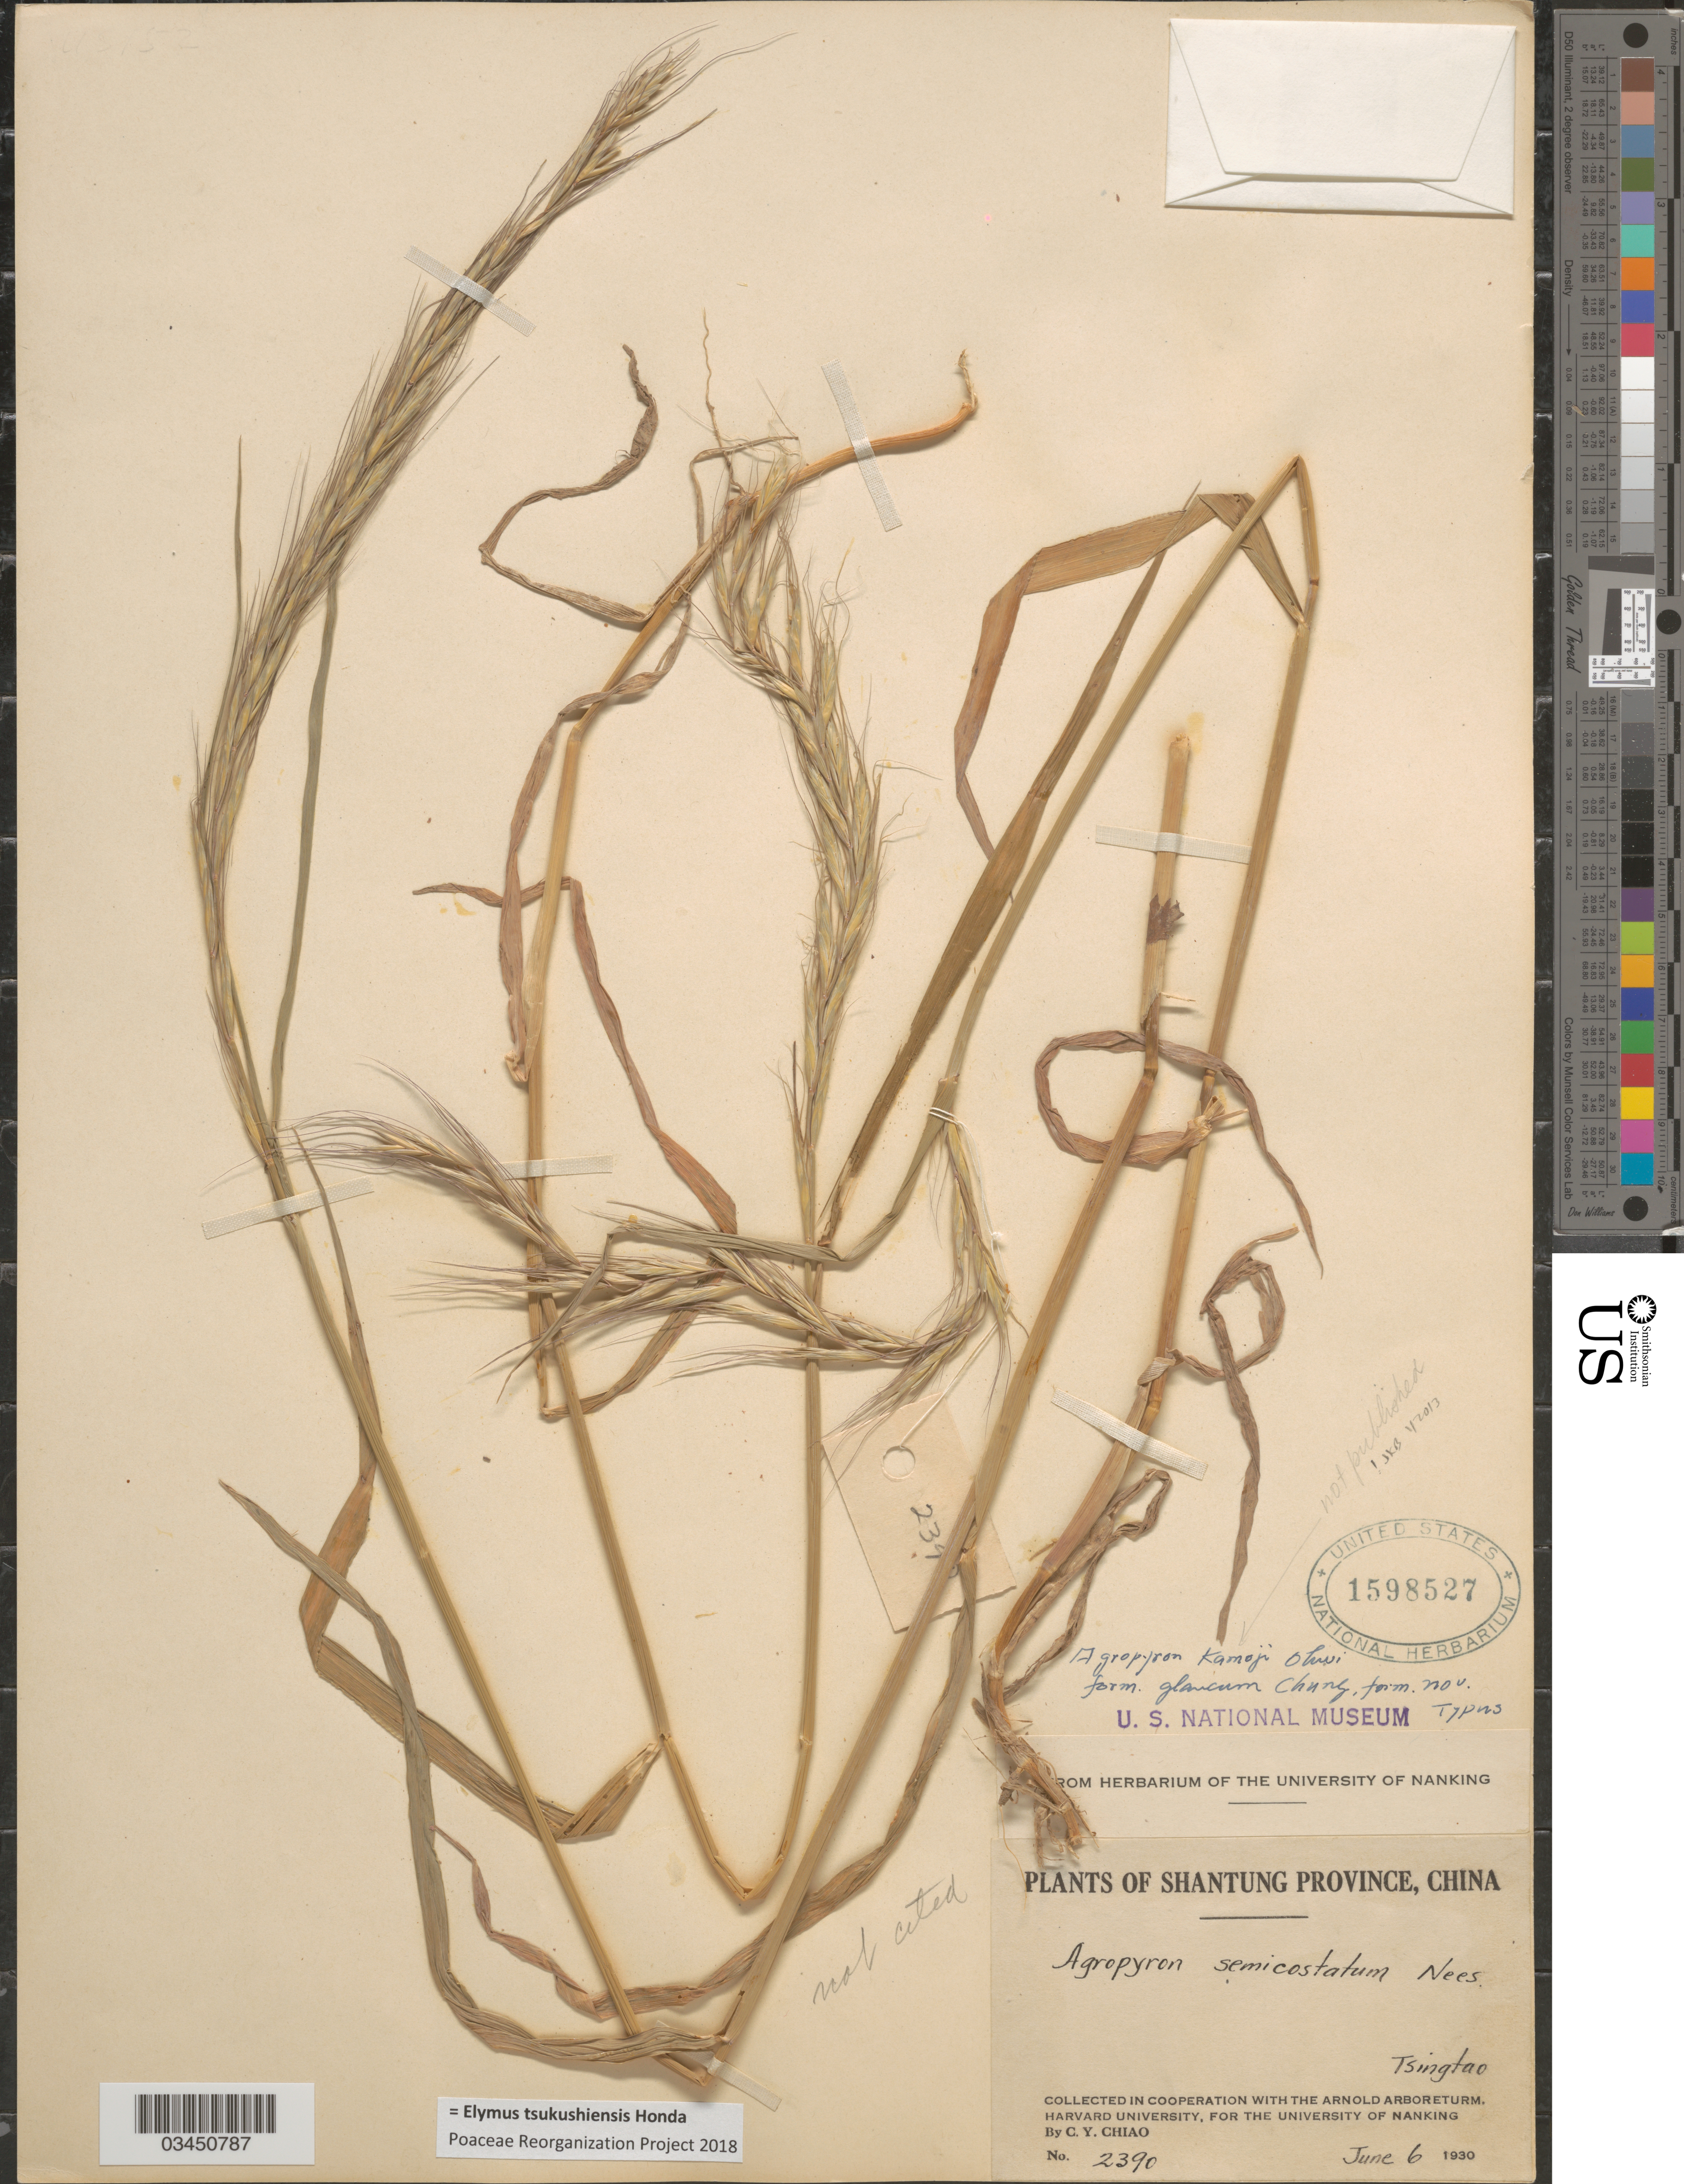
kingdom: Plantae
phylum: Tracheophyta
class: Liliopsida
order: Poales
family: Poaceae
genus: Elymus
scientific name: Elymus tsukushiensis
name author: Honda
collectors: C. Y. Chiao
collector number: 2390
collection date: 1930-06-06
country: China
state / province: Shandong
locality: Shantung Province. Tsingtao.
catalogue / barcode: US 1598527